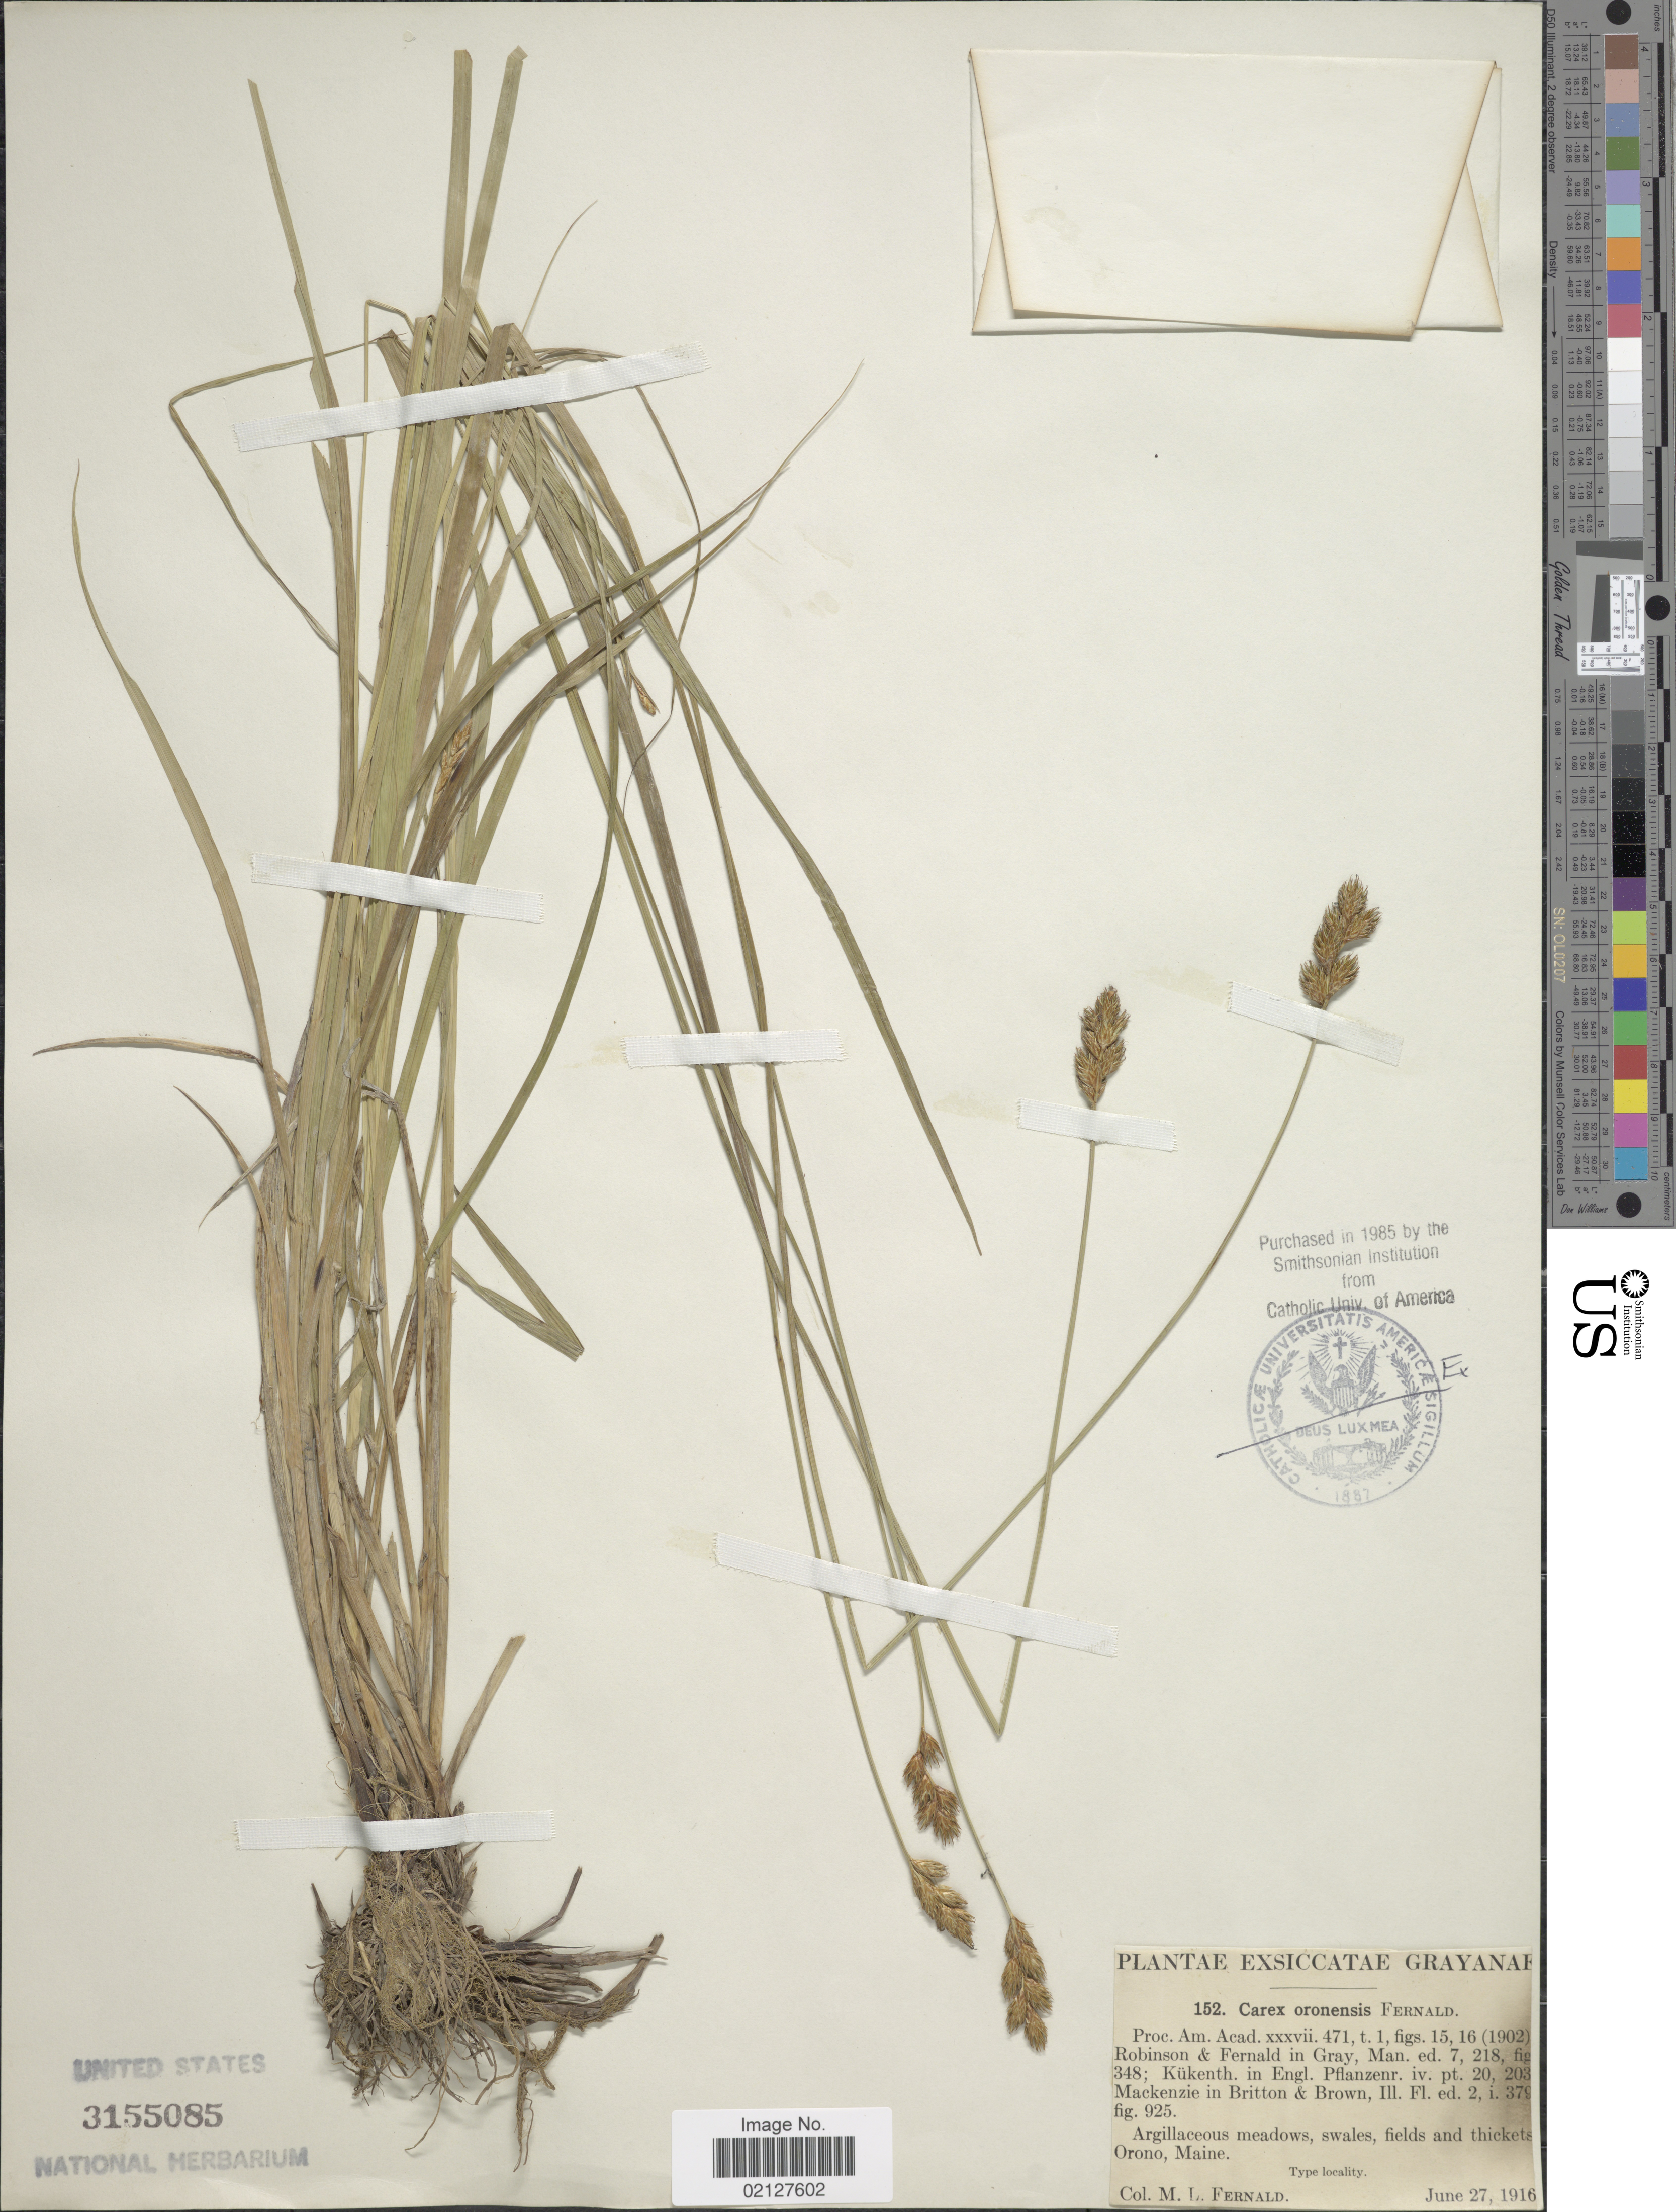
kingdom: Plantae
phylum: Tracheophyta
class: Liliopsida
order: Poales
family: Cyperaceae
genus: Carex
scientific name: Carex oronensis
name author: Fernald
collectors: M. L. Fernald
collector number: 152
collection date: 1916-06-27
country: United States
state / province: Maine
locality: Orono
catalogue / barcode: US 3155085